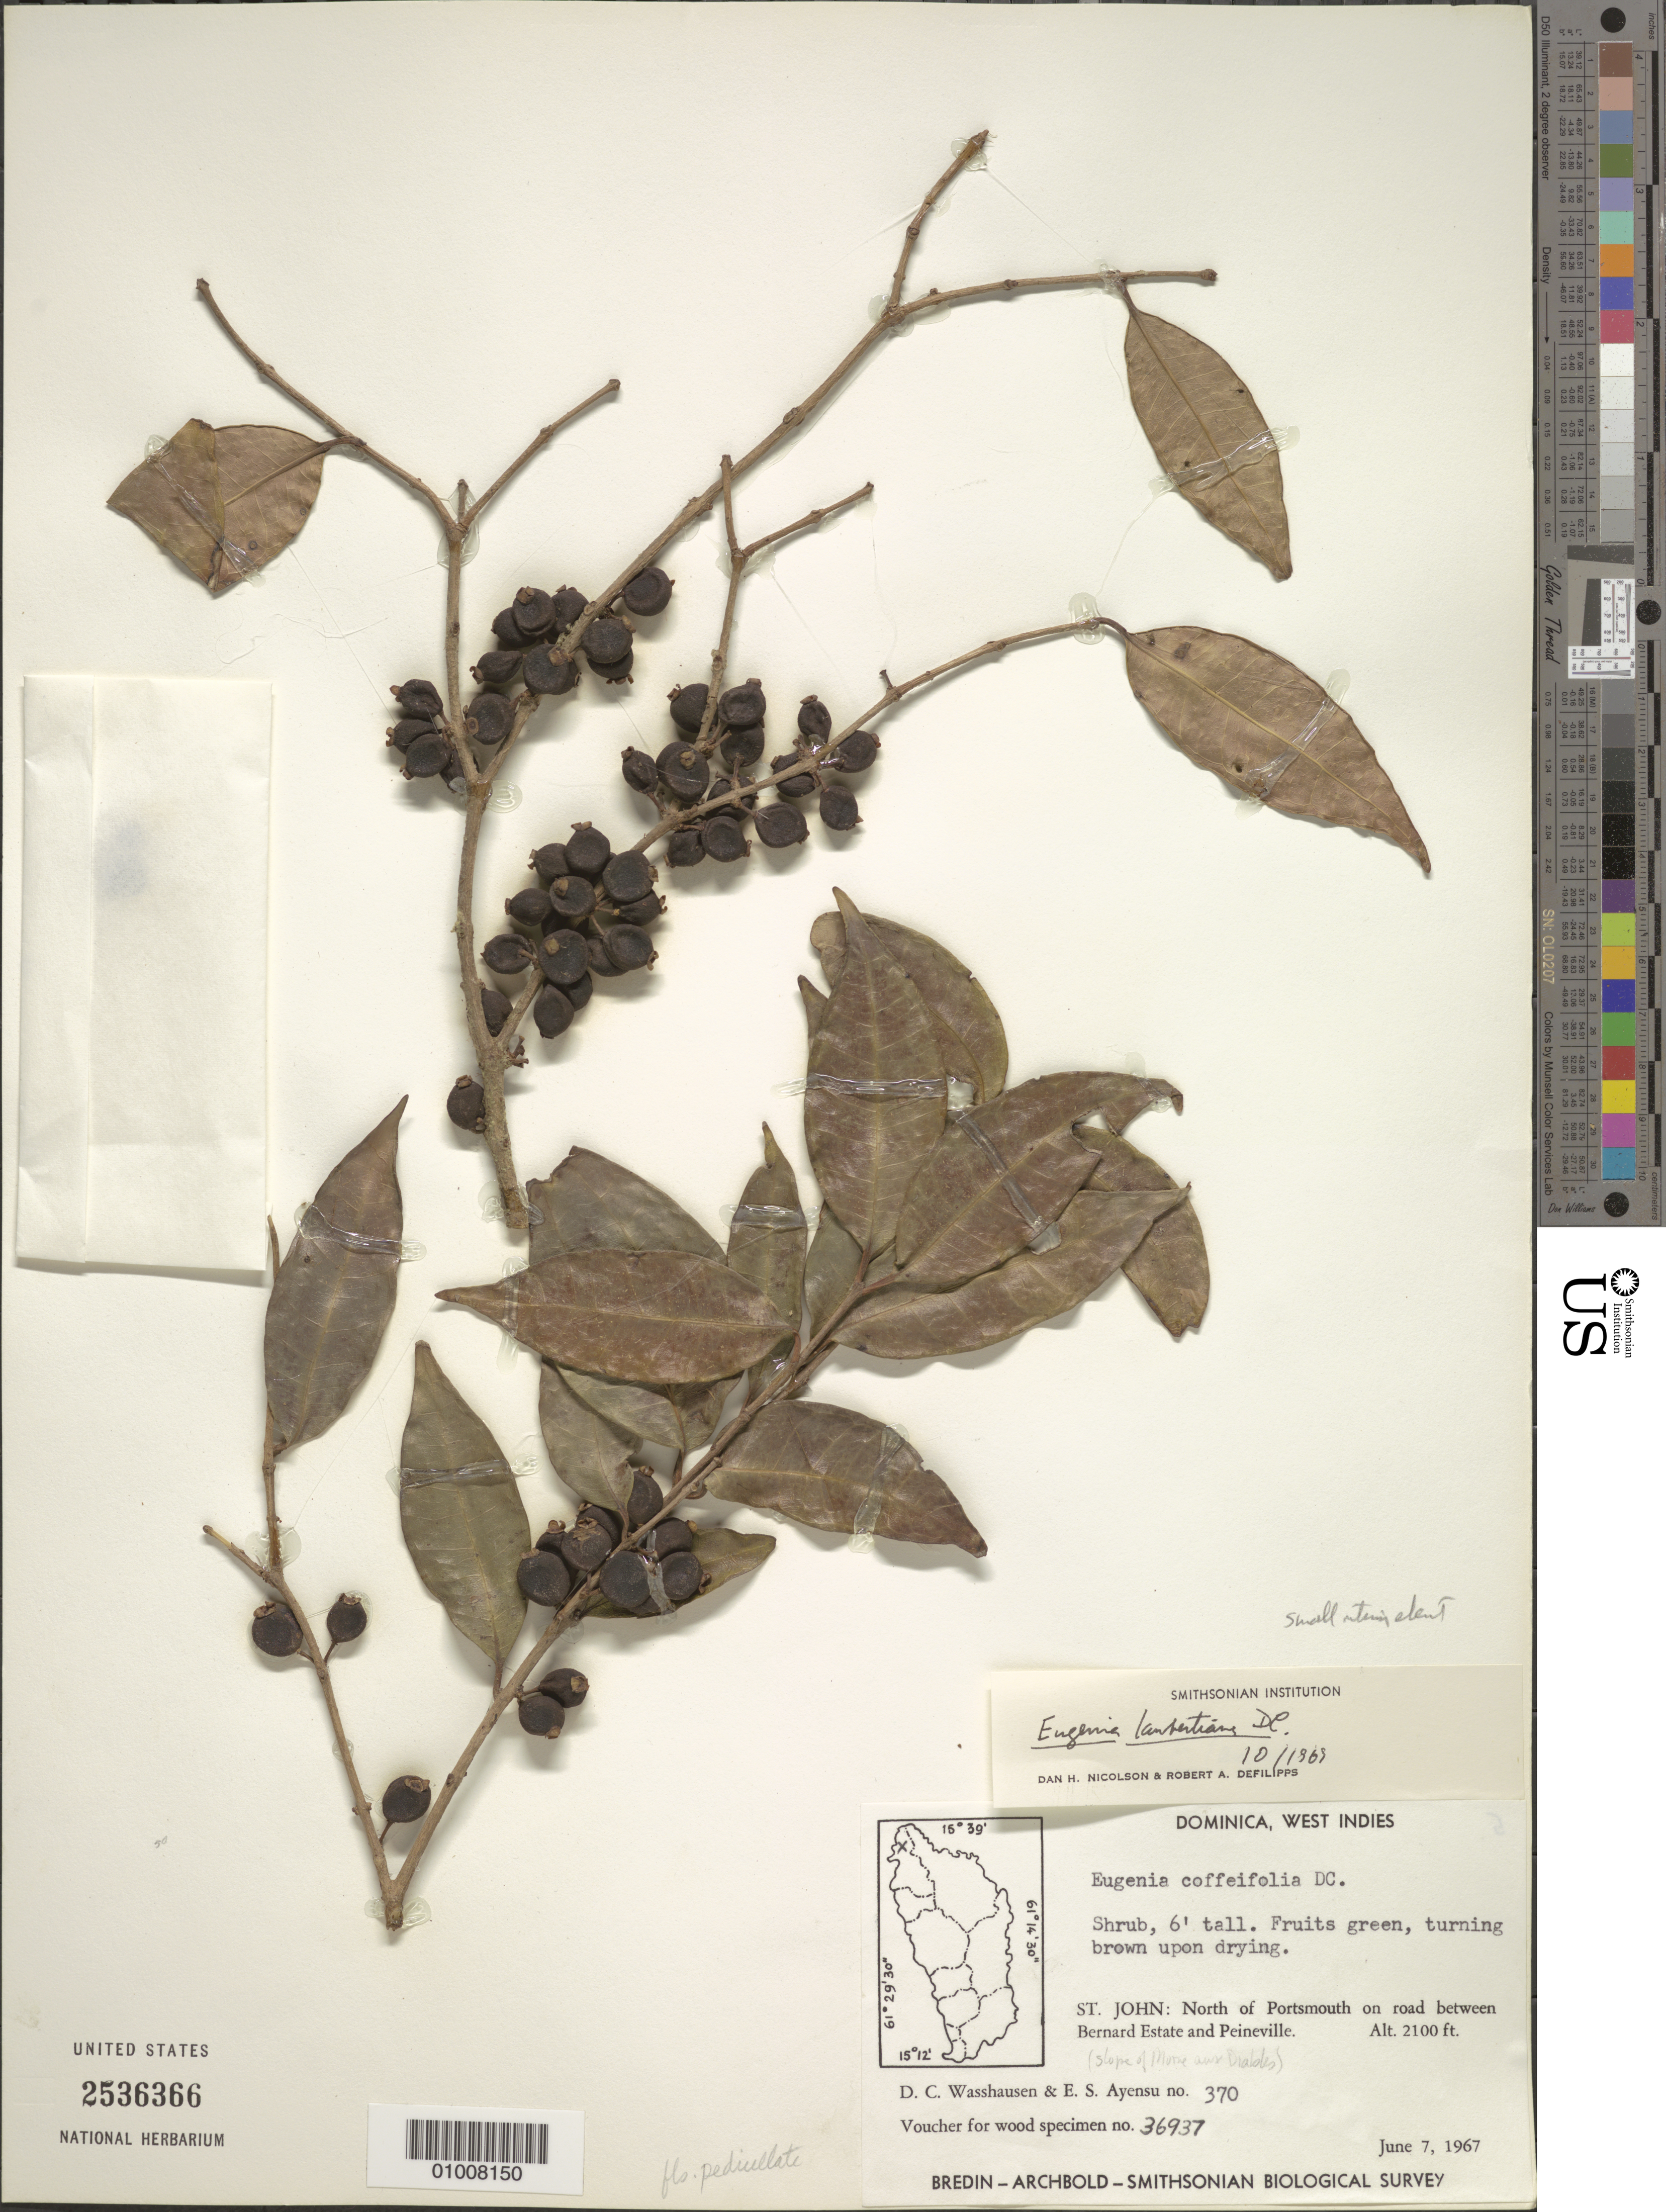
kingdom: Plantae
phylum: Tracheophyta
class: Magnoliopsida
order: Myrtales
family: Myrtaceae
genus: Eugenia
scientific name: Eugenia lambertiana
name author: DC.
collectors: D. C. Wasshausen & E. S. Ayensu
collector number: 370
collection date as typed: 07 Jun 1967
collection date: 1967-06-07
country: Dominica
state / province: St. John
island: Dominica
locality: North of Portsmouth on road between Bernard Estate and Peineville (slope of Morne au Diable)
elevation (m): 640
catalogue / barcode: US 2536366